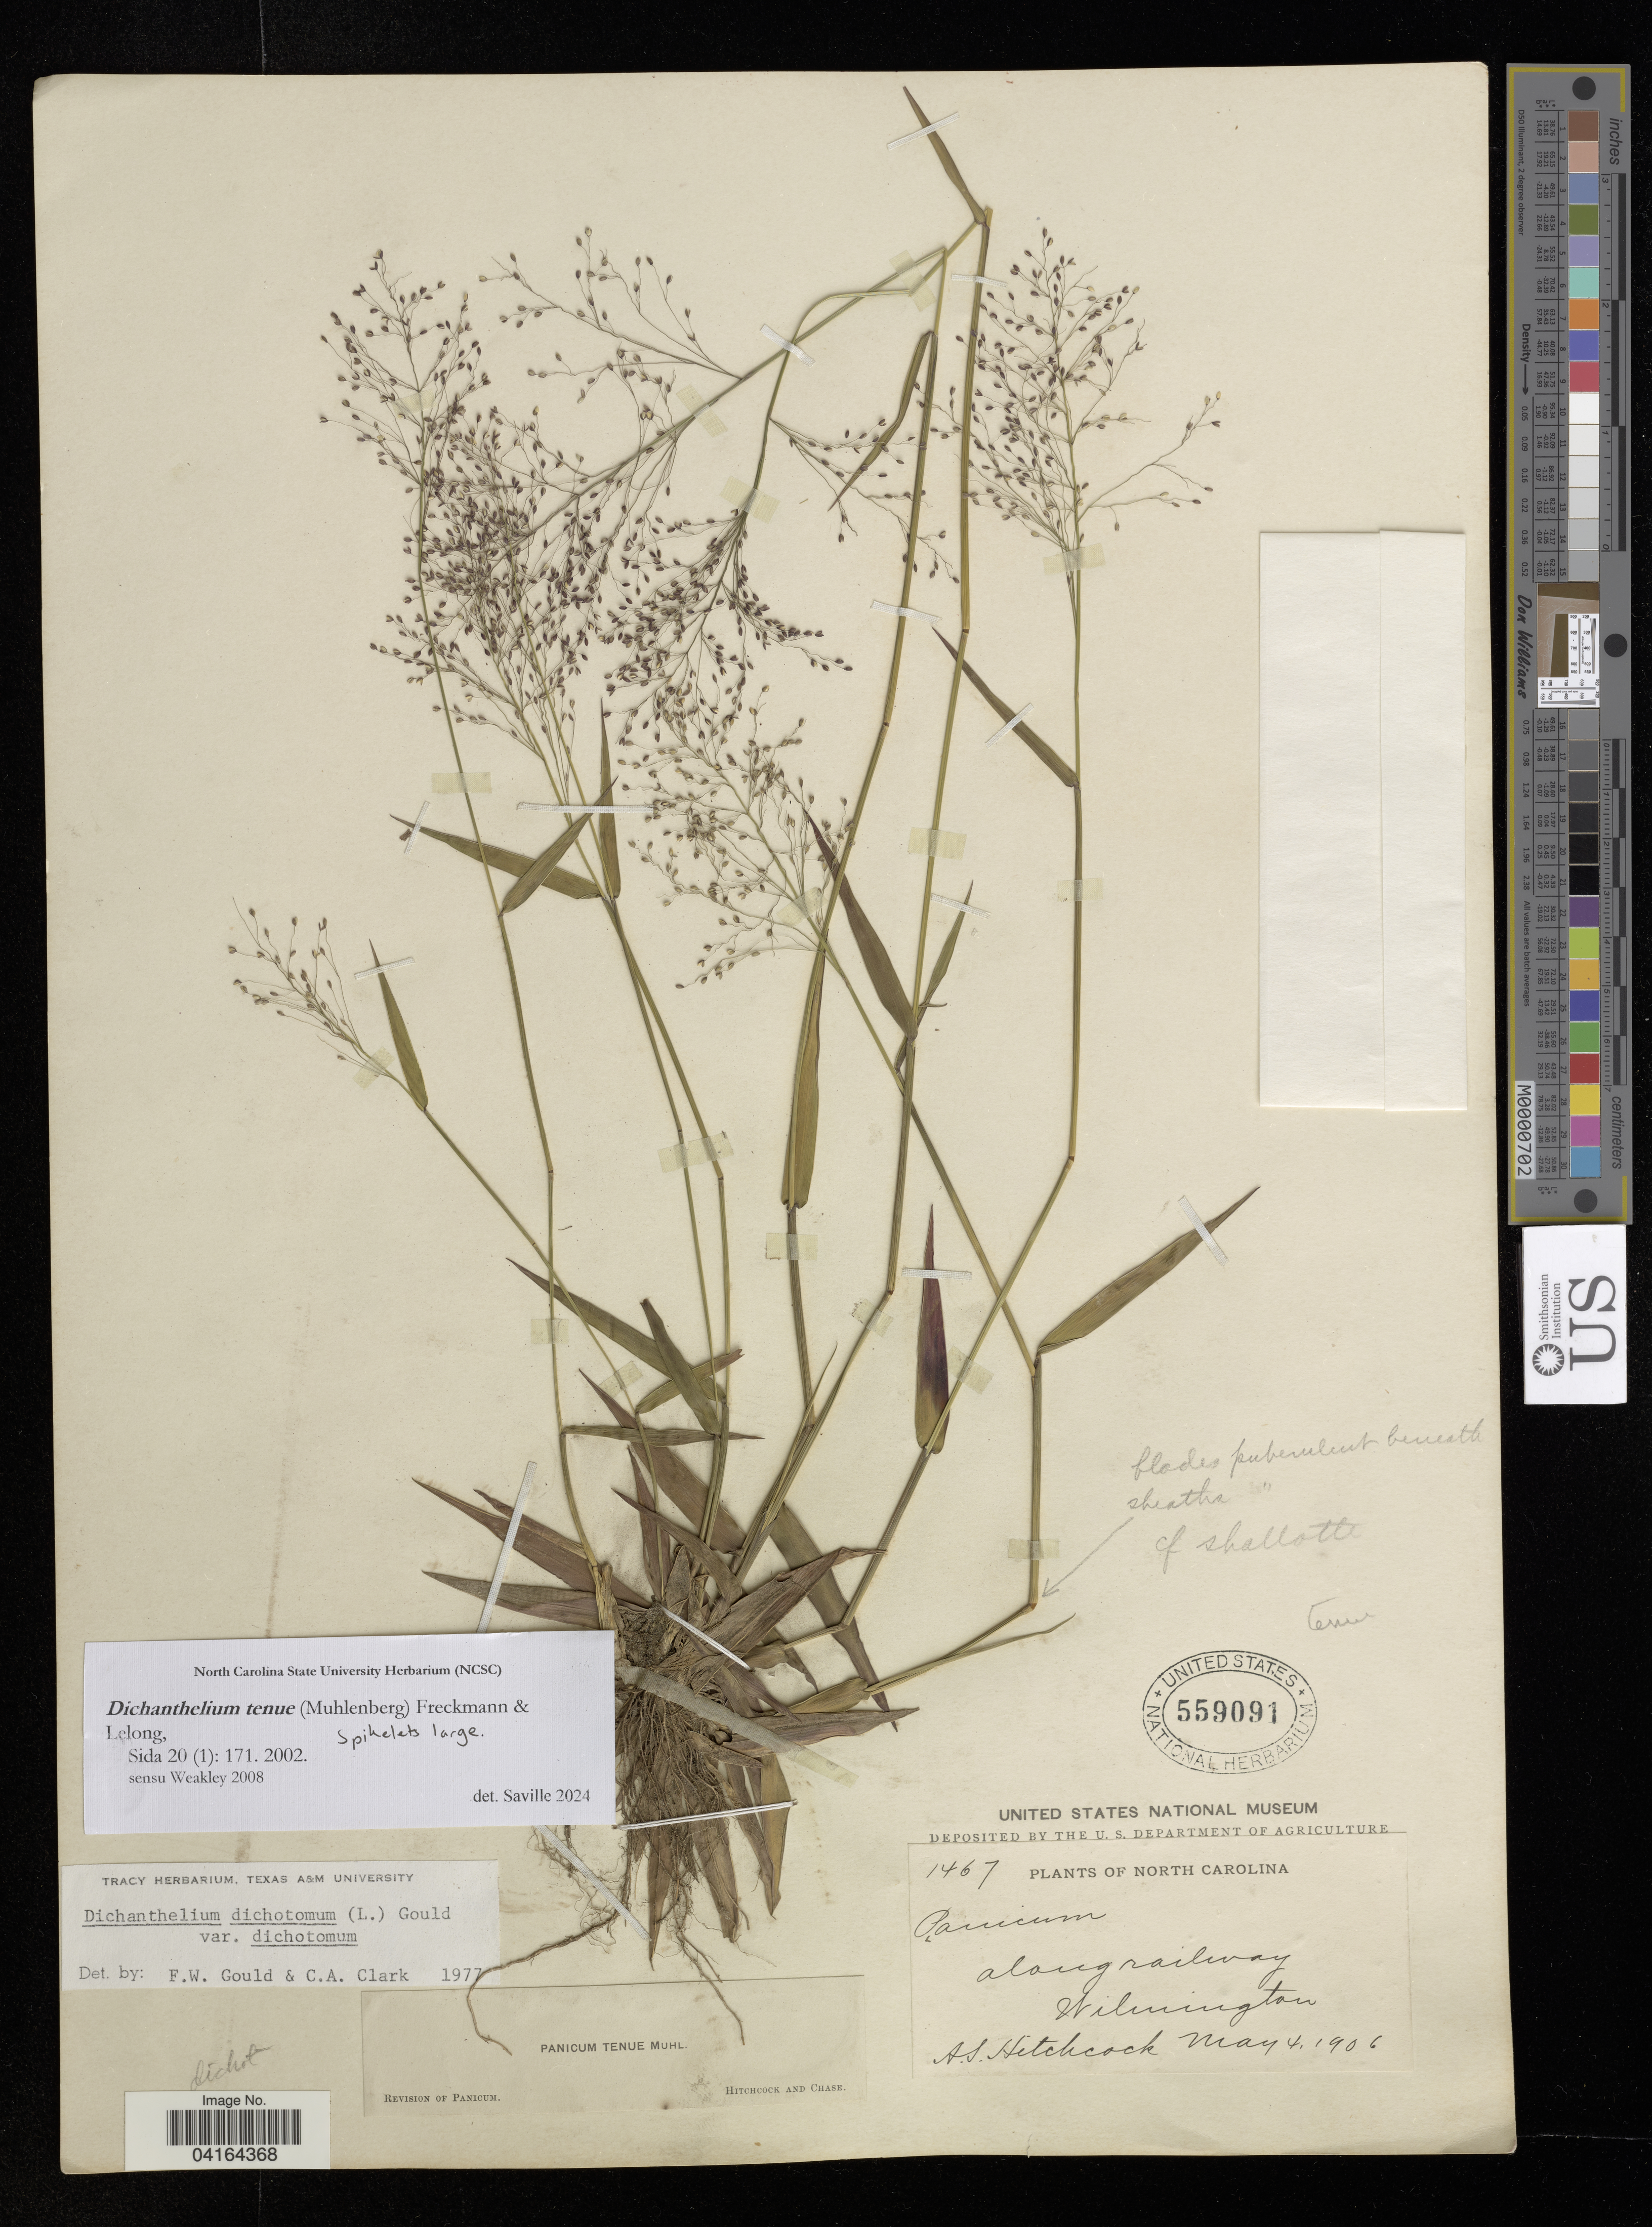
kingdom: Plantae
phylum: Tracheophyta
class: Liliopsida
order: Poales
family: Poaceae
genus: Dichanthelium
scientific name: Dichanthelium tenue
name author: (Muhl.) Freckmann & Lelong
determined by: Saville, A. C., (NCSC), North Carolina State University (UNITED STATES)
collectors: A. Hitchcock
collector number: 1467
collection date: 1906-05-04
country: United States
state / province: North Carolina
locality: Along railway Wilmington.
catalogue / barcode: US 559091